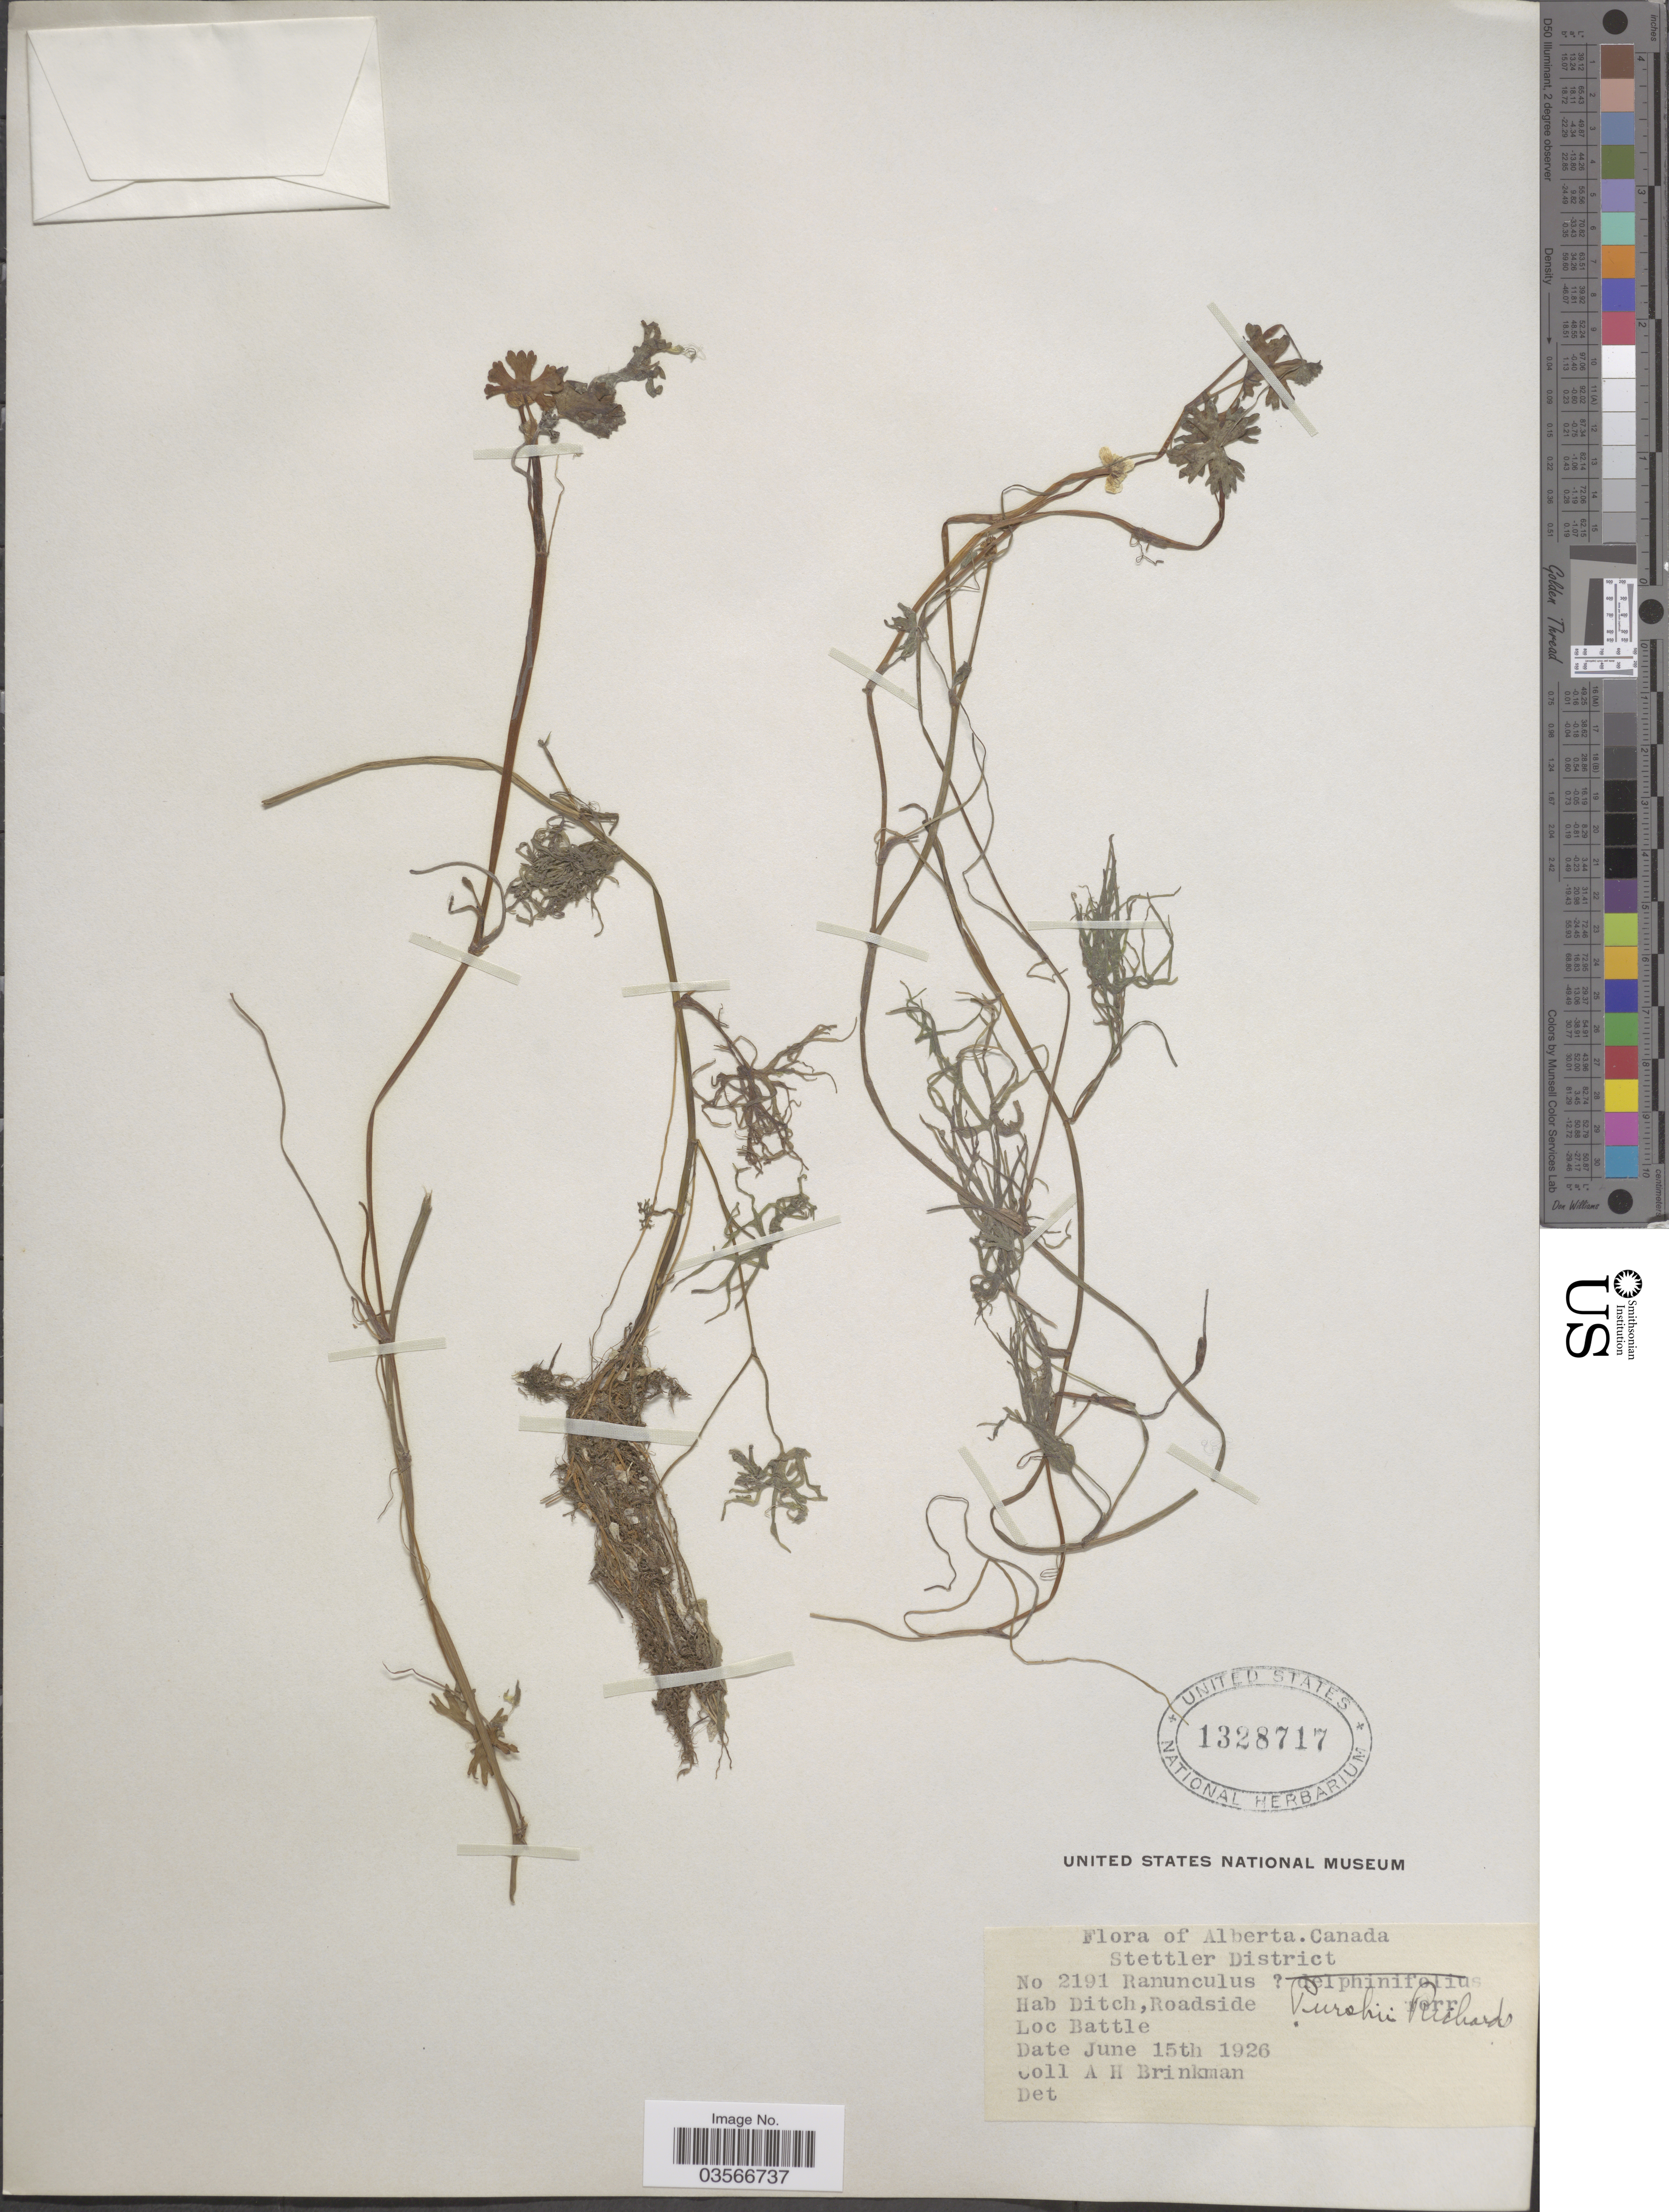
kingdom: Plantae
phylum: Tracheophyta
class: Magnoliopsida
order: Ranunculales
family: Ranunculaceae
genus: Ranunculus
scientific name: Ranunculus gmelinii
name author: DC.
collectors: A. Brinkman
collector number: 2191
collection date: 1926-06-15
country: Canada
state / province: Alberta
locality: Stettler District. Battle.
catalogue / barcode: US 1328717